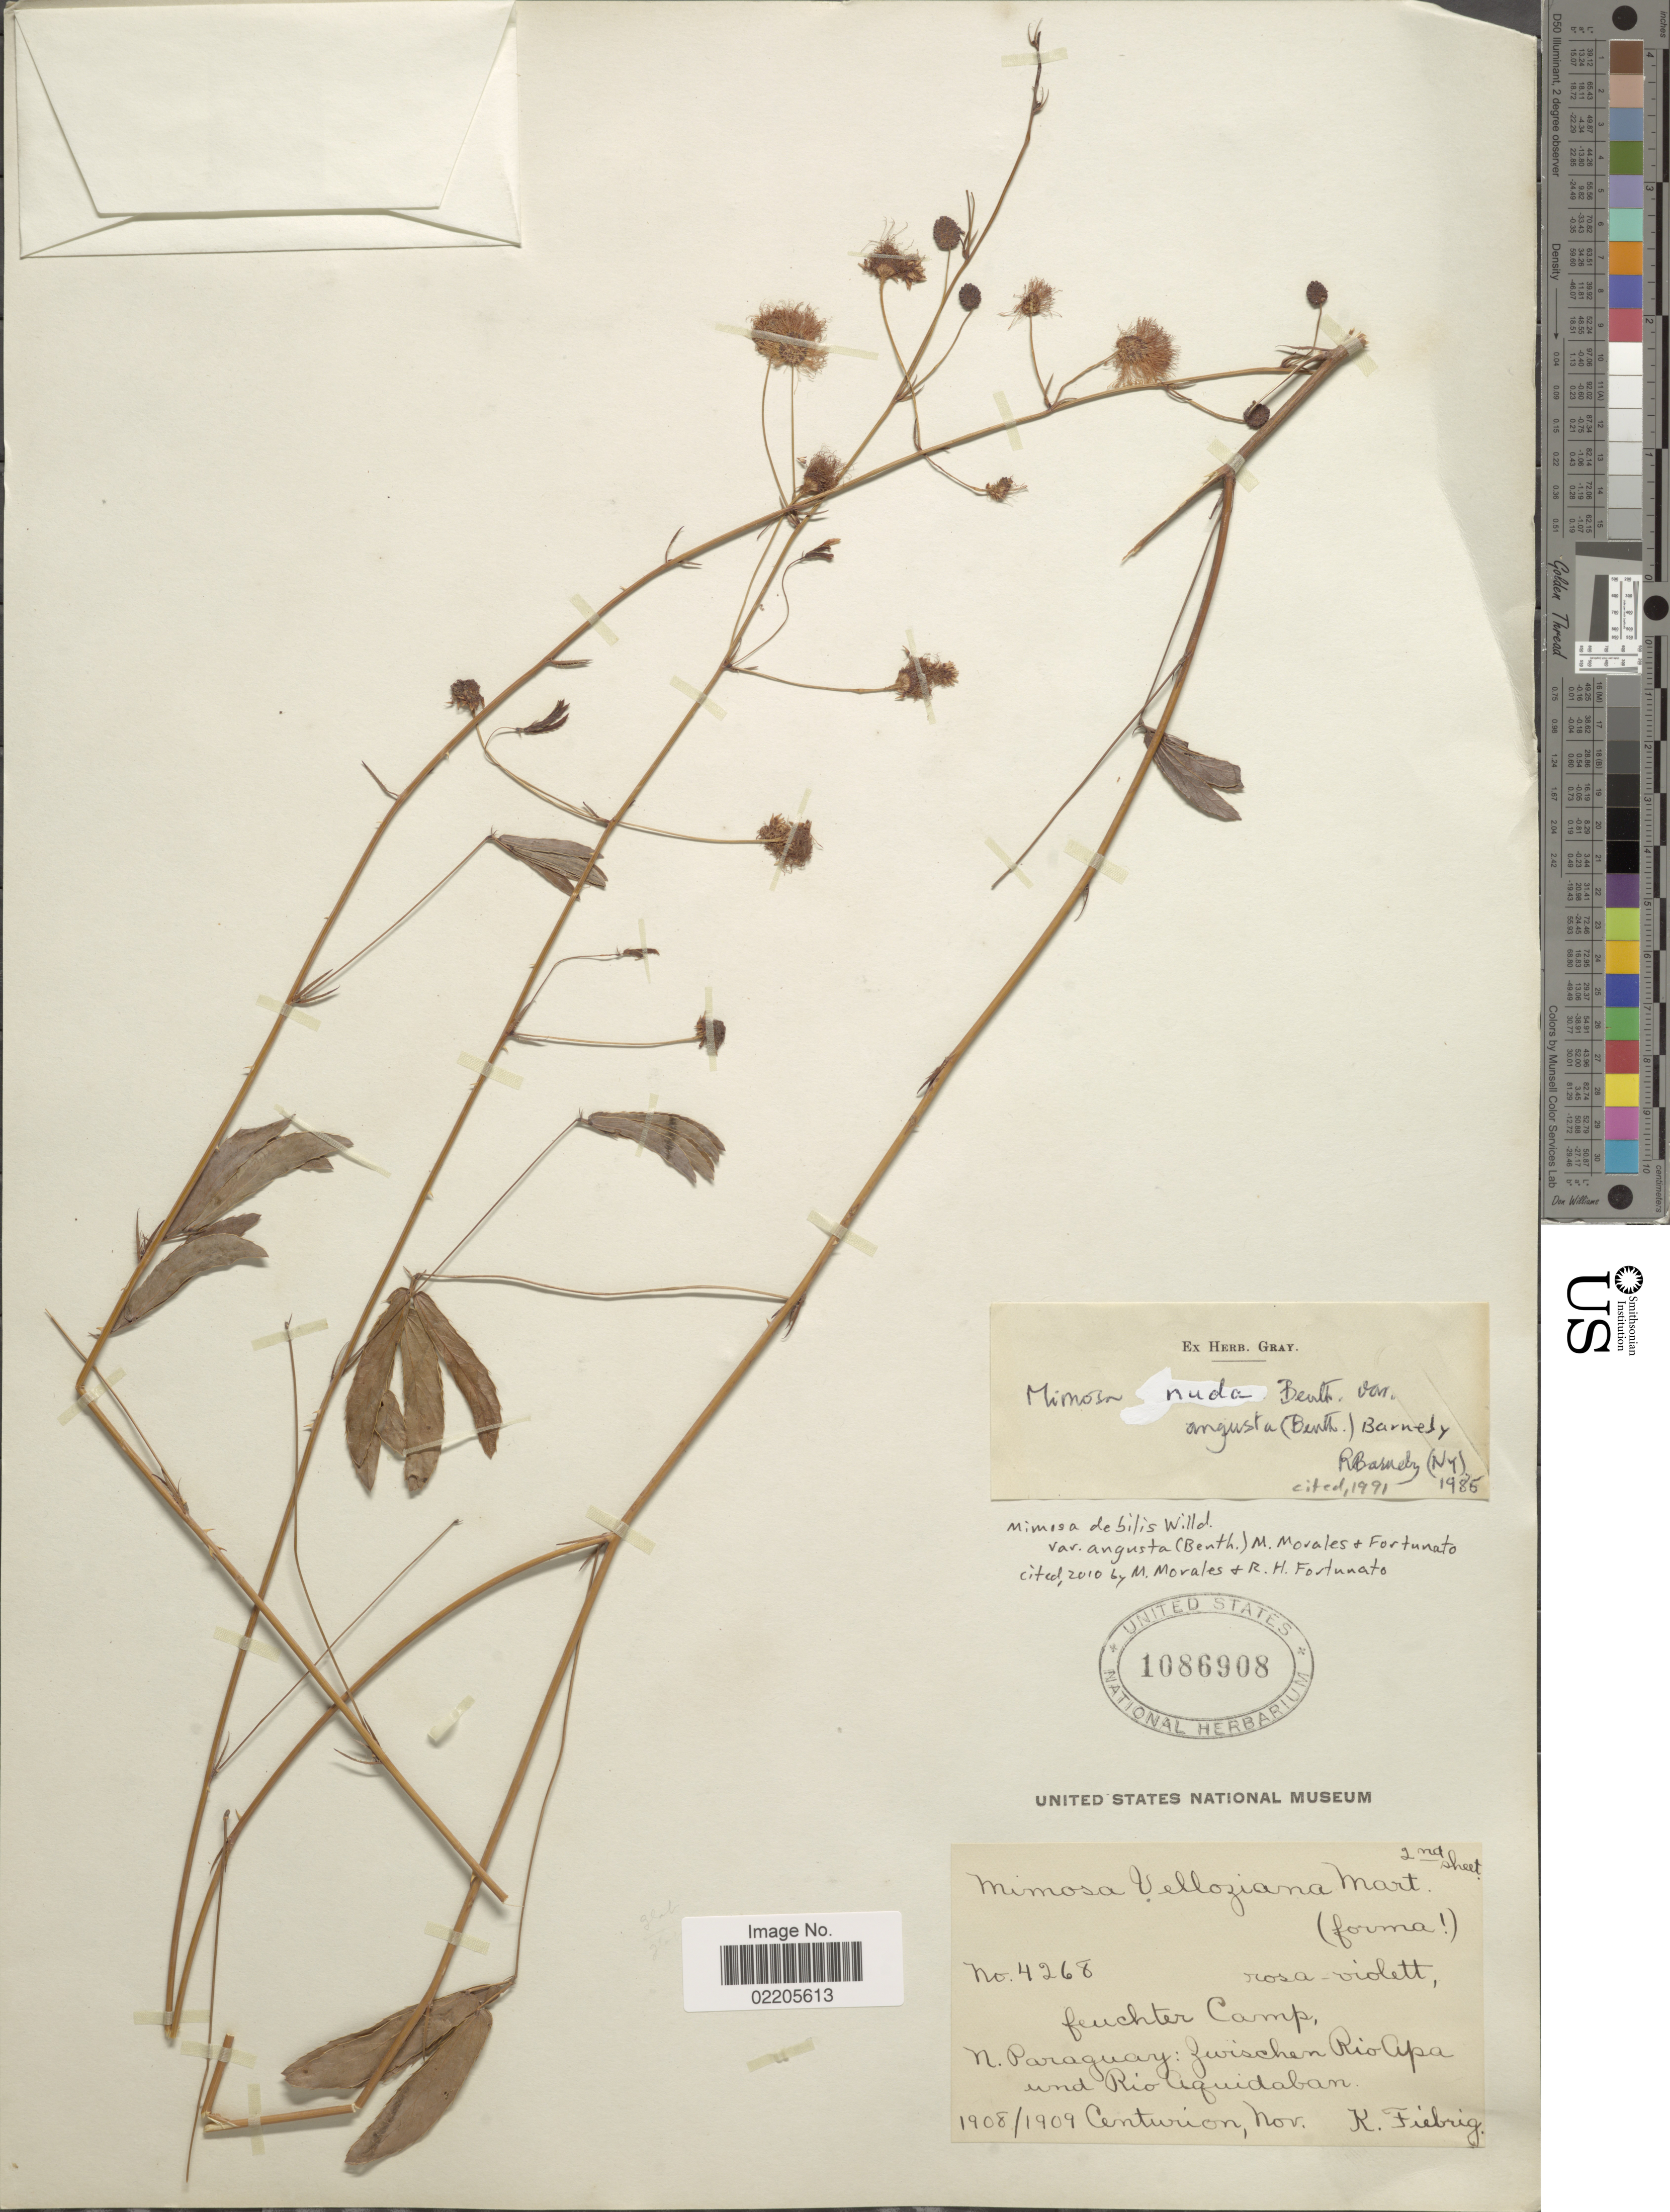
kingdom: Plantae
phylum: Tracheophyta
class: Magnoliopsida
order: Fabales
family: Fabaceae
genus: Mimosa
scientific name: Mimosa debilis var. angusta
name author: (Benth.) M. Morales & Fortunato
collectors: K. Fiebrig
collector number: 4268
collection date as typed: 1908/1908 Centurion, Nov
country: Paraguay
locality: Feuchter Camp, N. Paraguay: Zwischen Rio Apa und Rio Aquidaban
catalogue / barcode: US 1086908